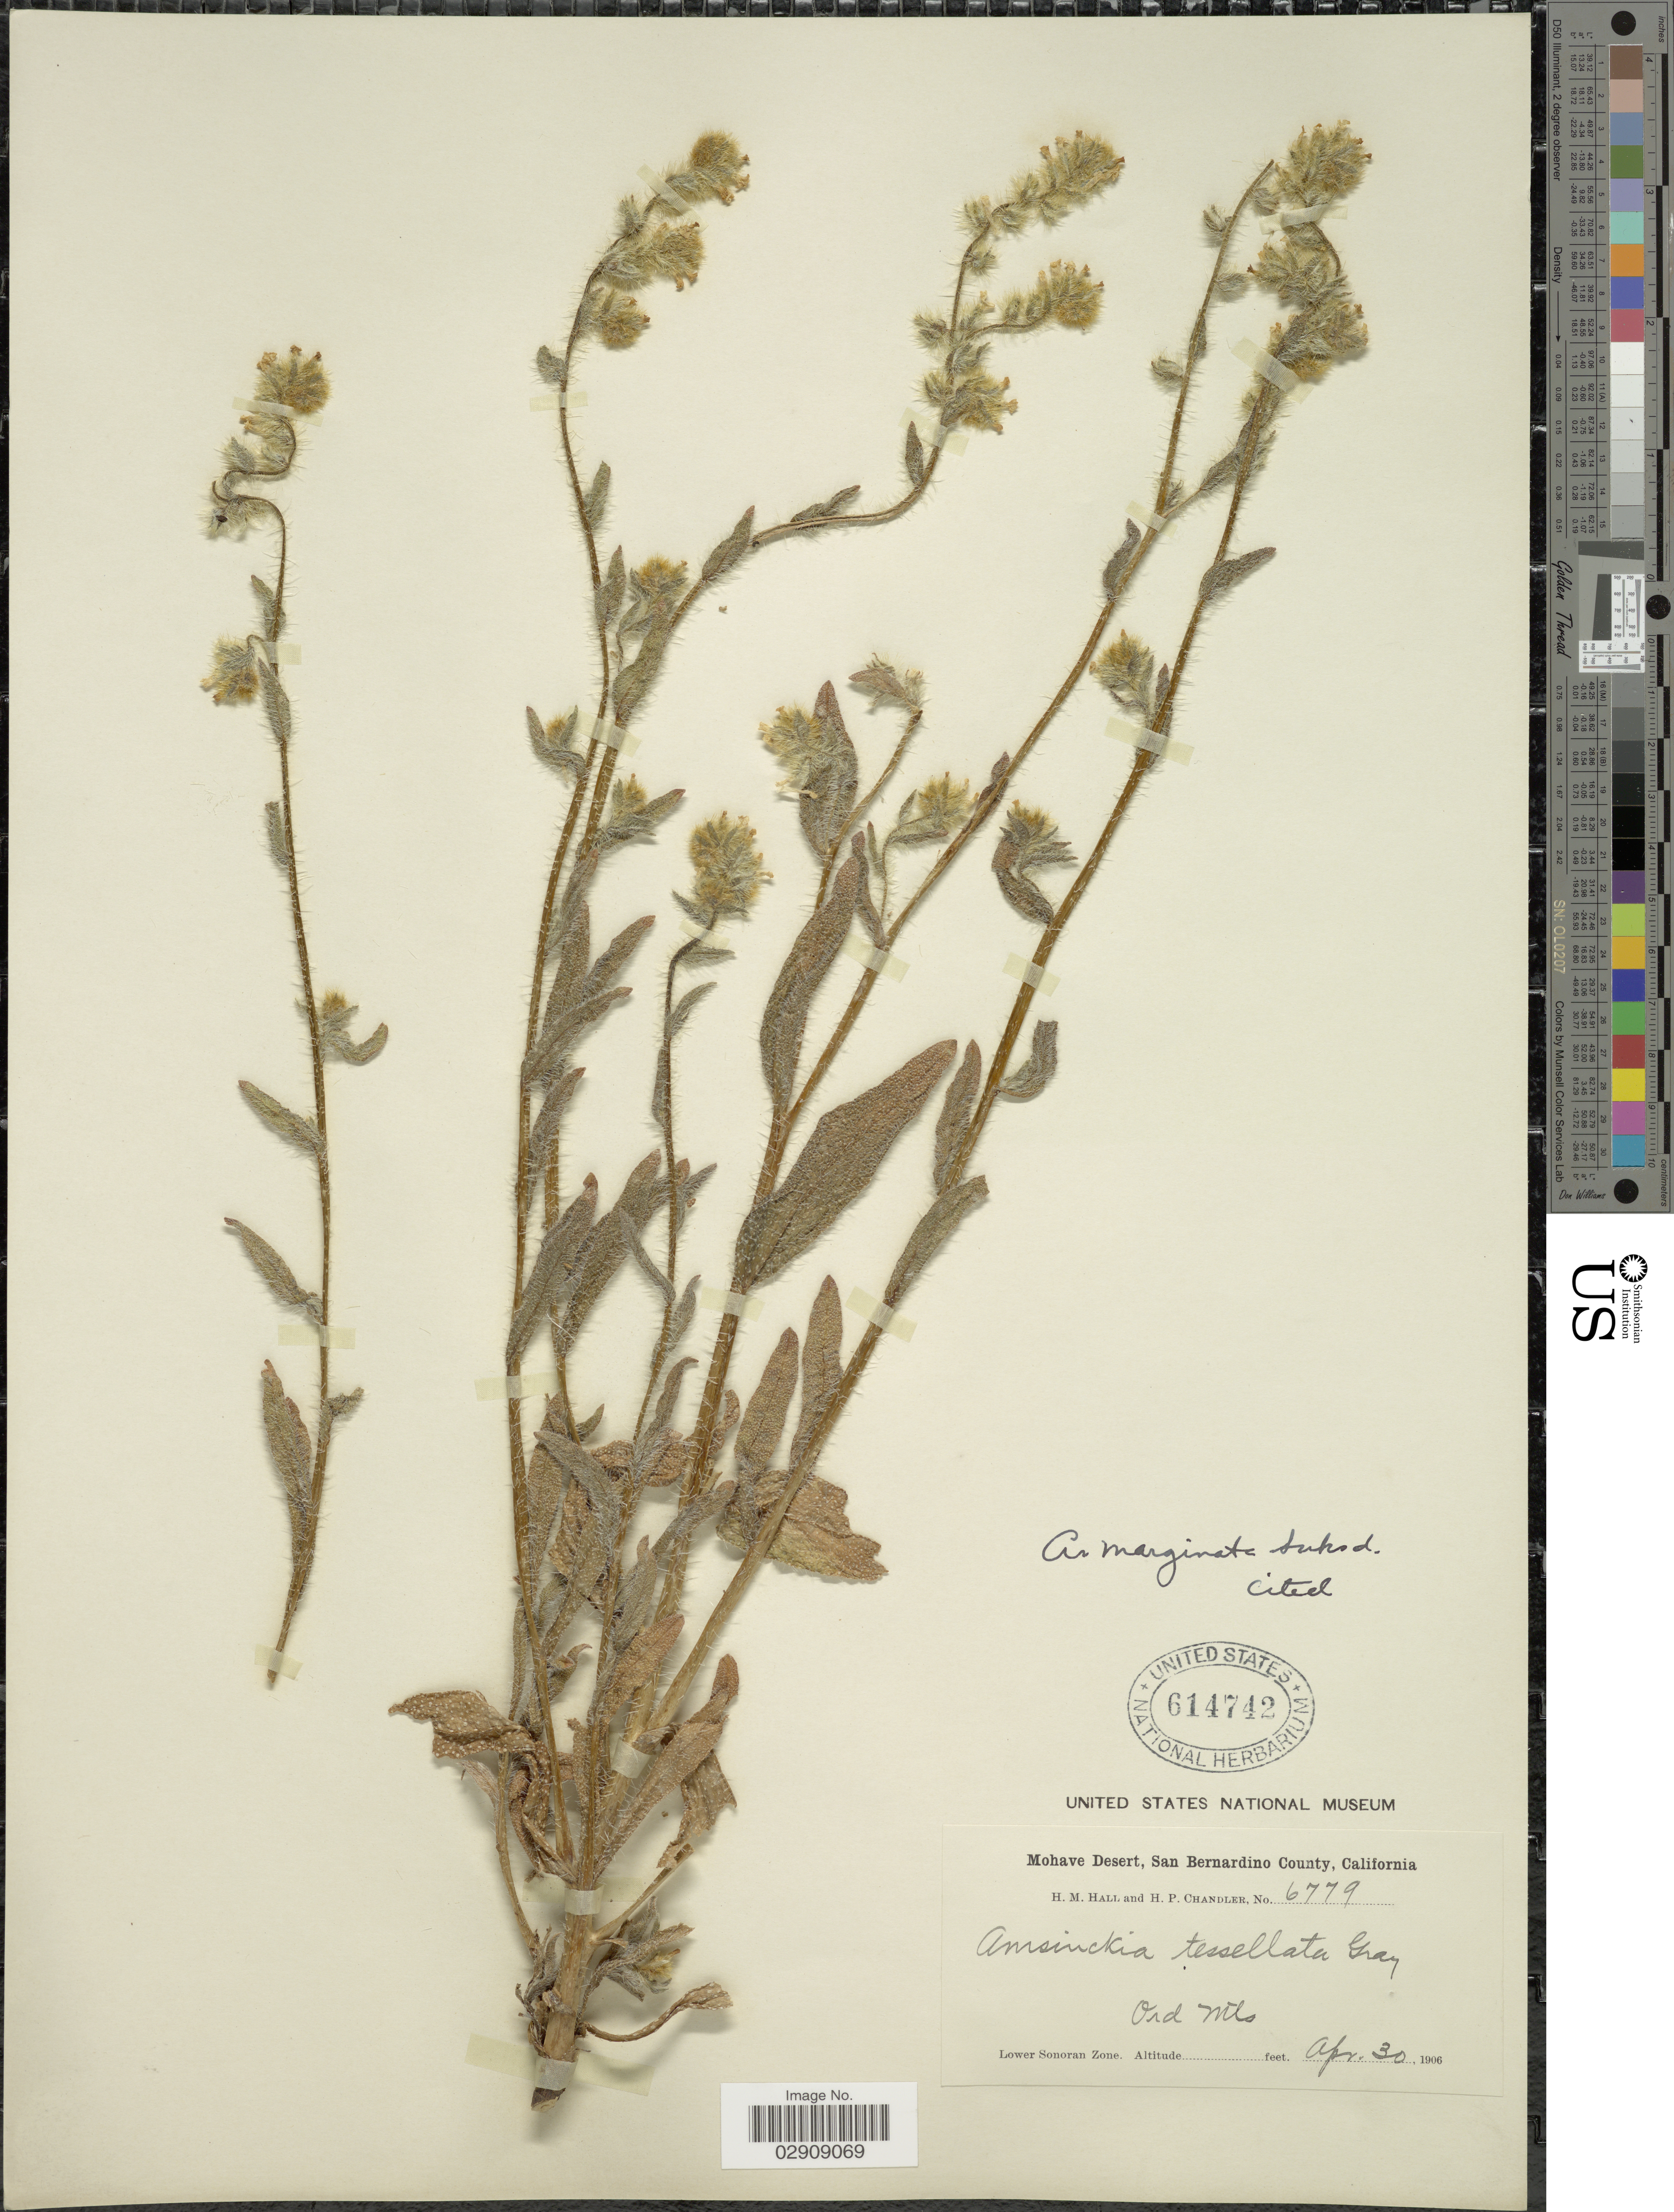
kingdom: Plantae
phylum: Tracheophyta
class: Magnoliopsida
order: Boraginales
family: Boraginaceae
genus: Amsinckia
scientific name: Amsinckia marginata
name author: Suksd.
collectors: H. M. Hall & H. Chandler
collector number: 6779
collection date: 1906-04-30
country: United States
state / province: California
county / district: San Bernardino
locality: Mohave Desert, San Bernardino County. Ord Mts. Lower Sonoran Zone.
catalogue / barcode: US 614742